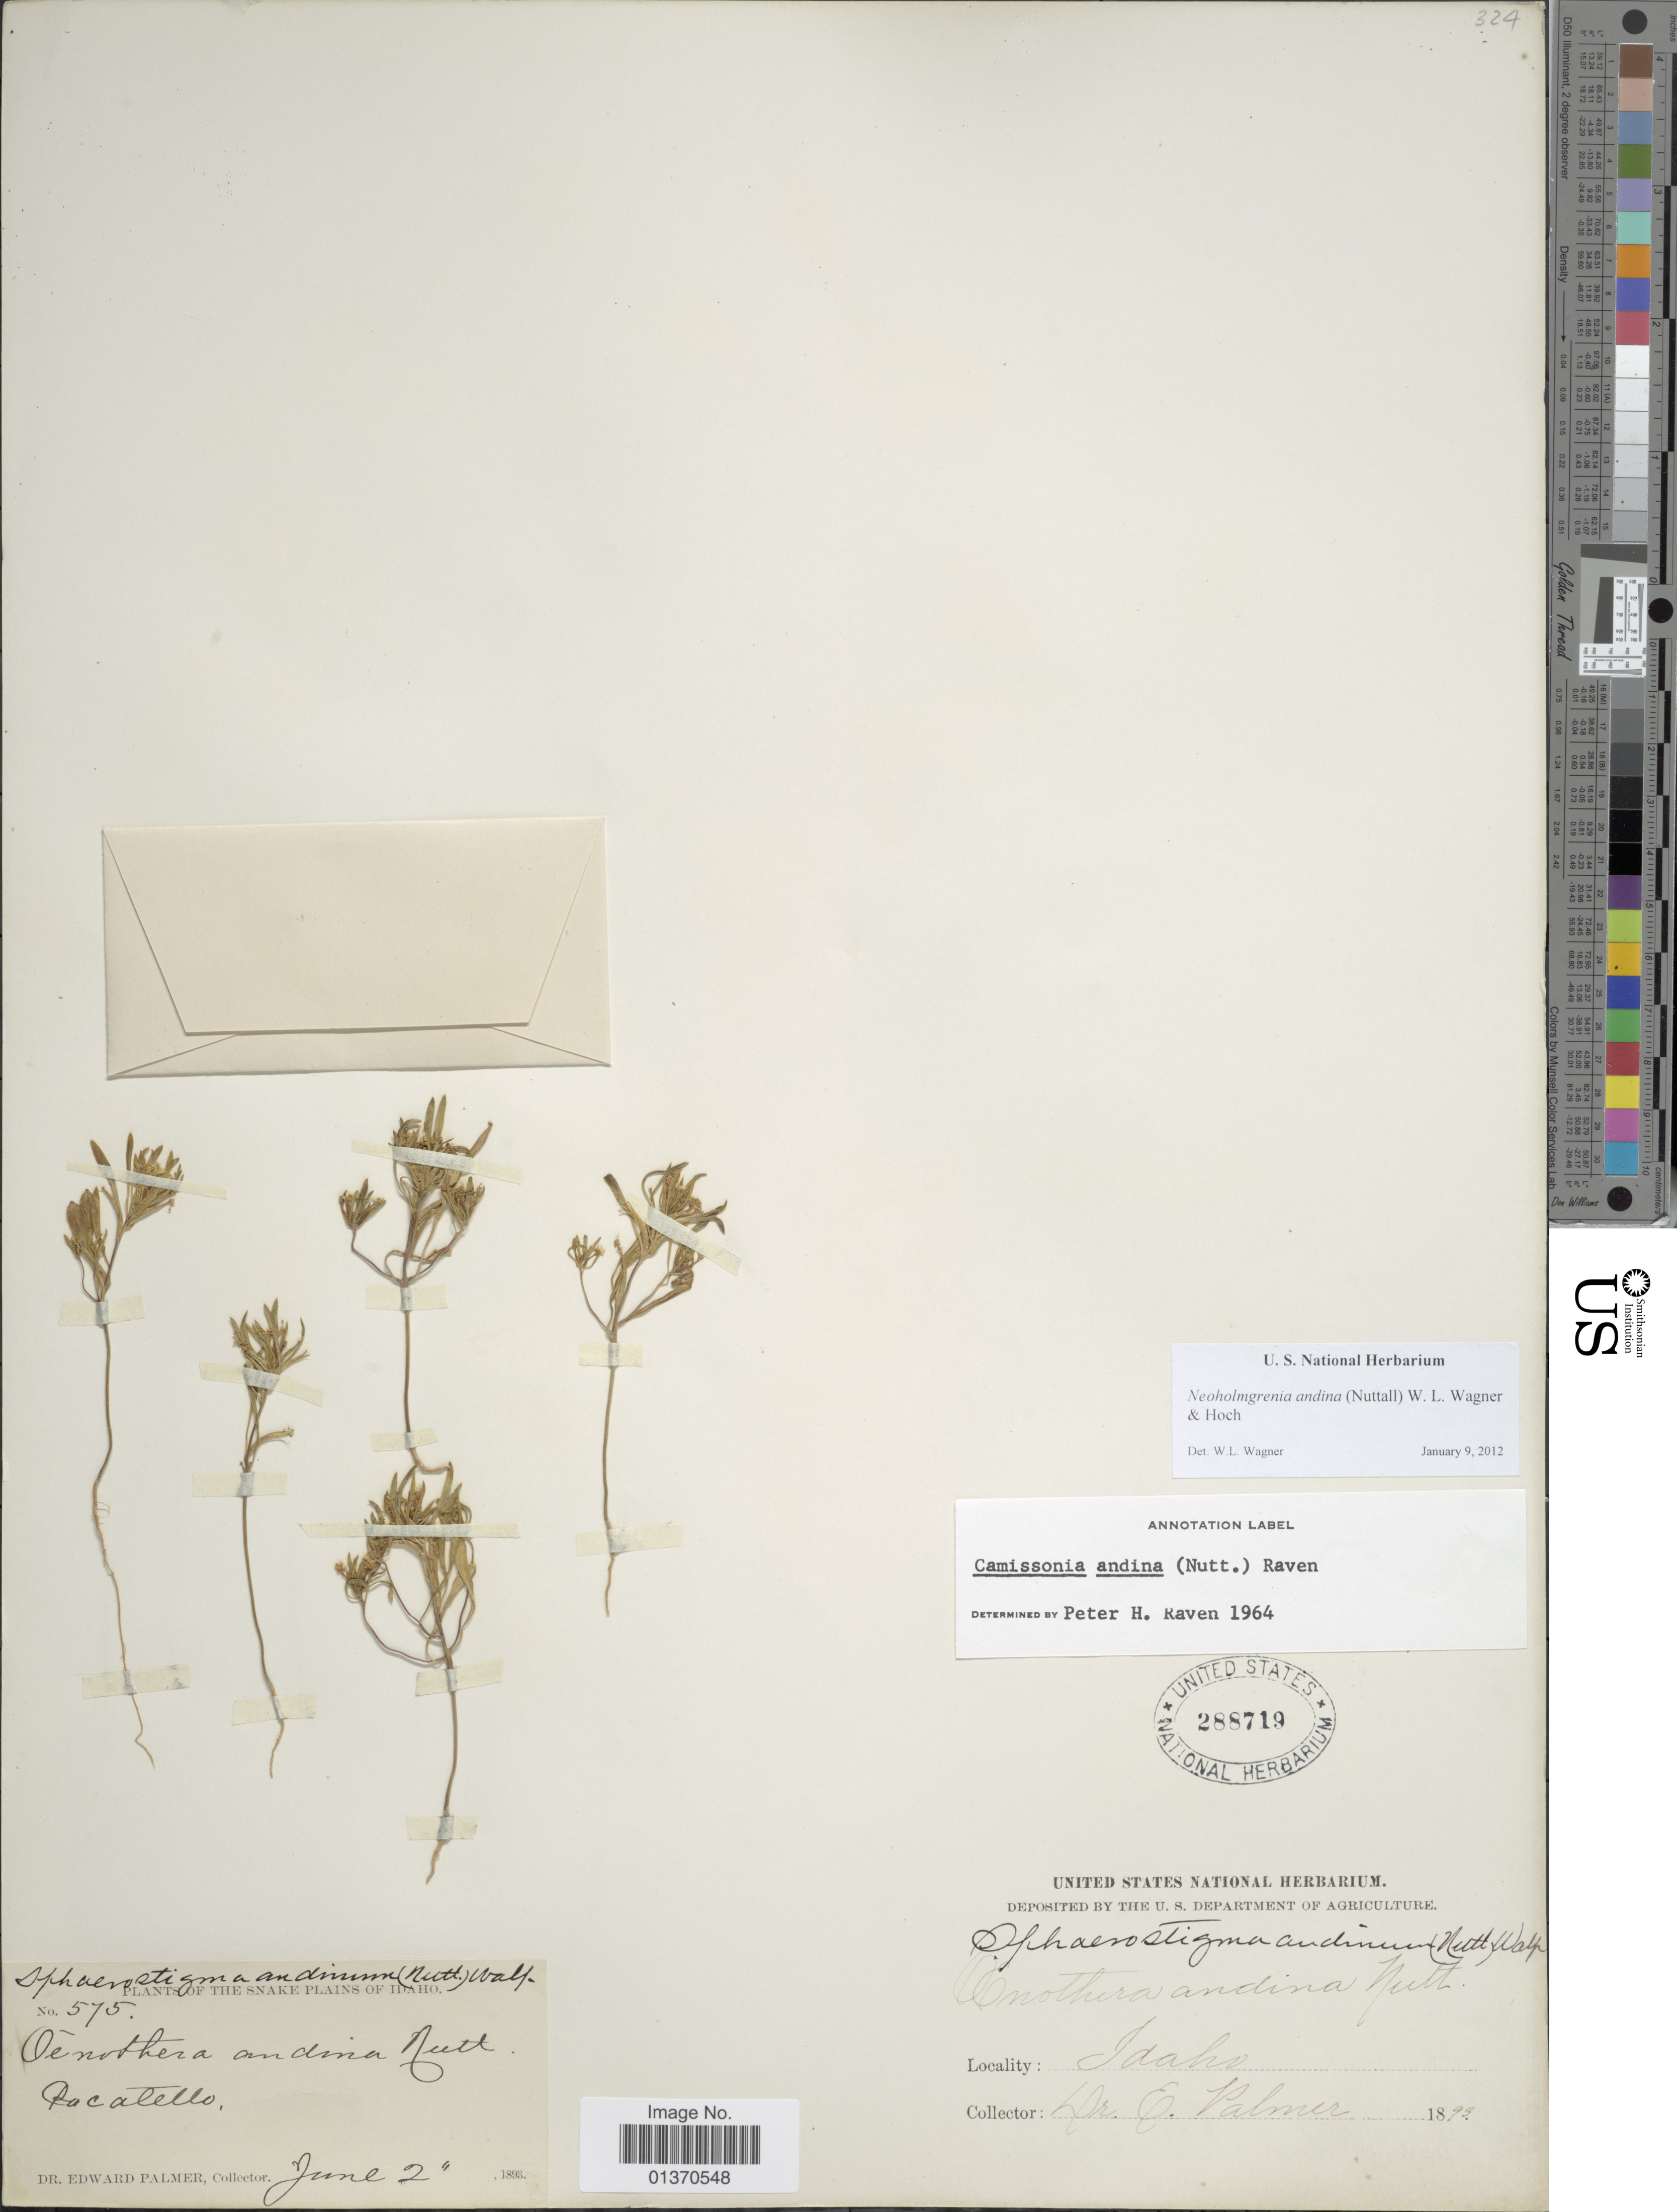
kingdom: Plantae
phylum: Tracheophyta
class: Magnoliopsida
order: Myrtales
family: Onagraceae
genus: Neoholmgrenia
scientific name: Neoholmgrenia andina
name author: (Nutt.) W.L. Wagner & Hoch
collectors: E. Palmer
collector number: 575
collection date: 1893-06-02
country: United States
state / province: Idaho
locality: Snake Plains of Idaho, Pocatello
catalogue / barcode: US 288719